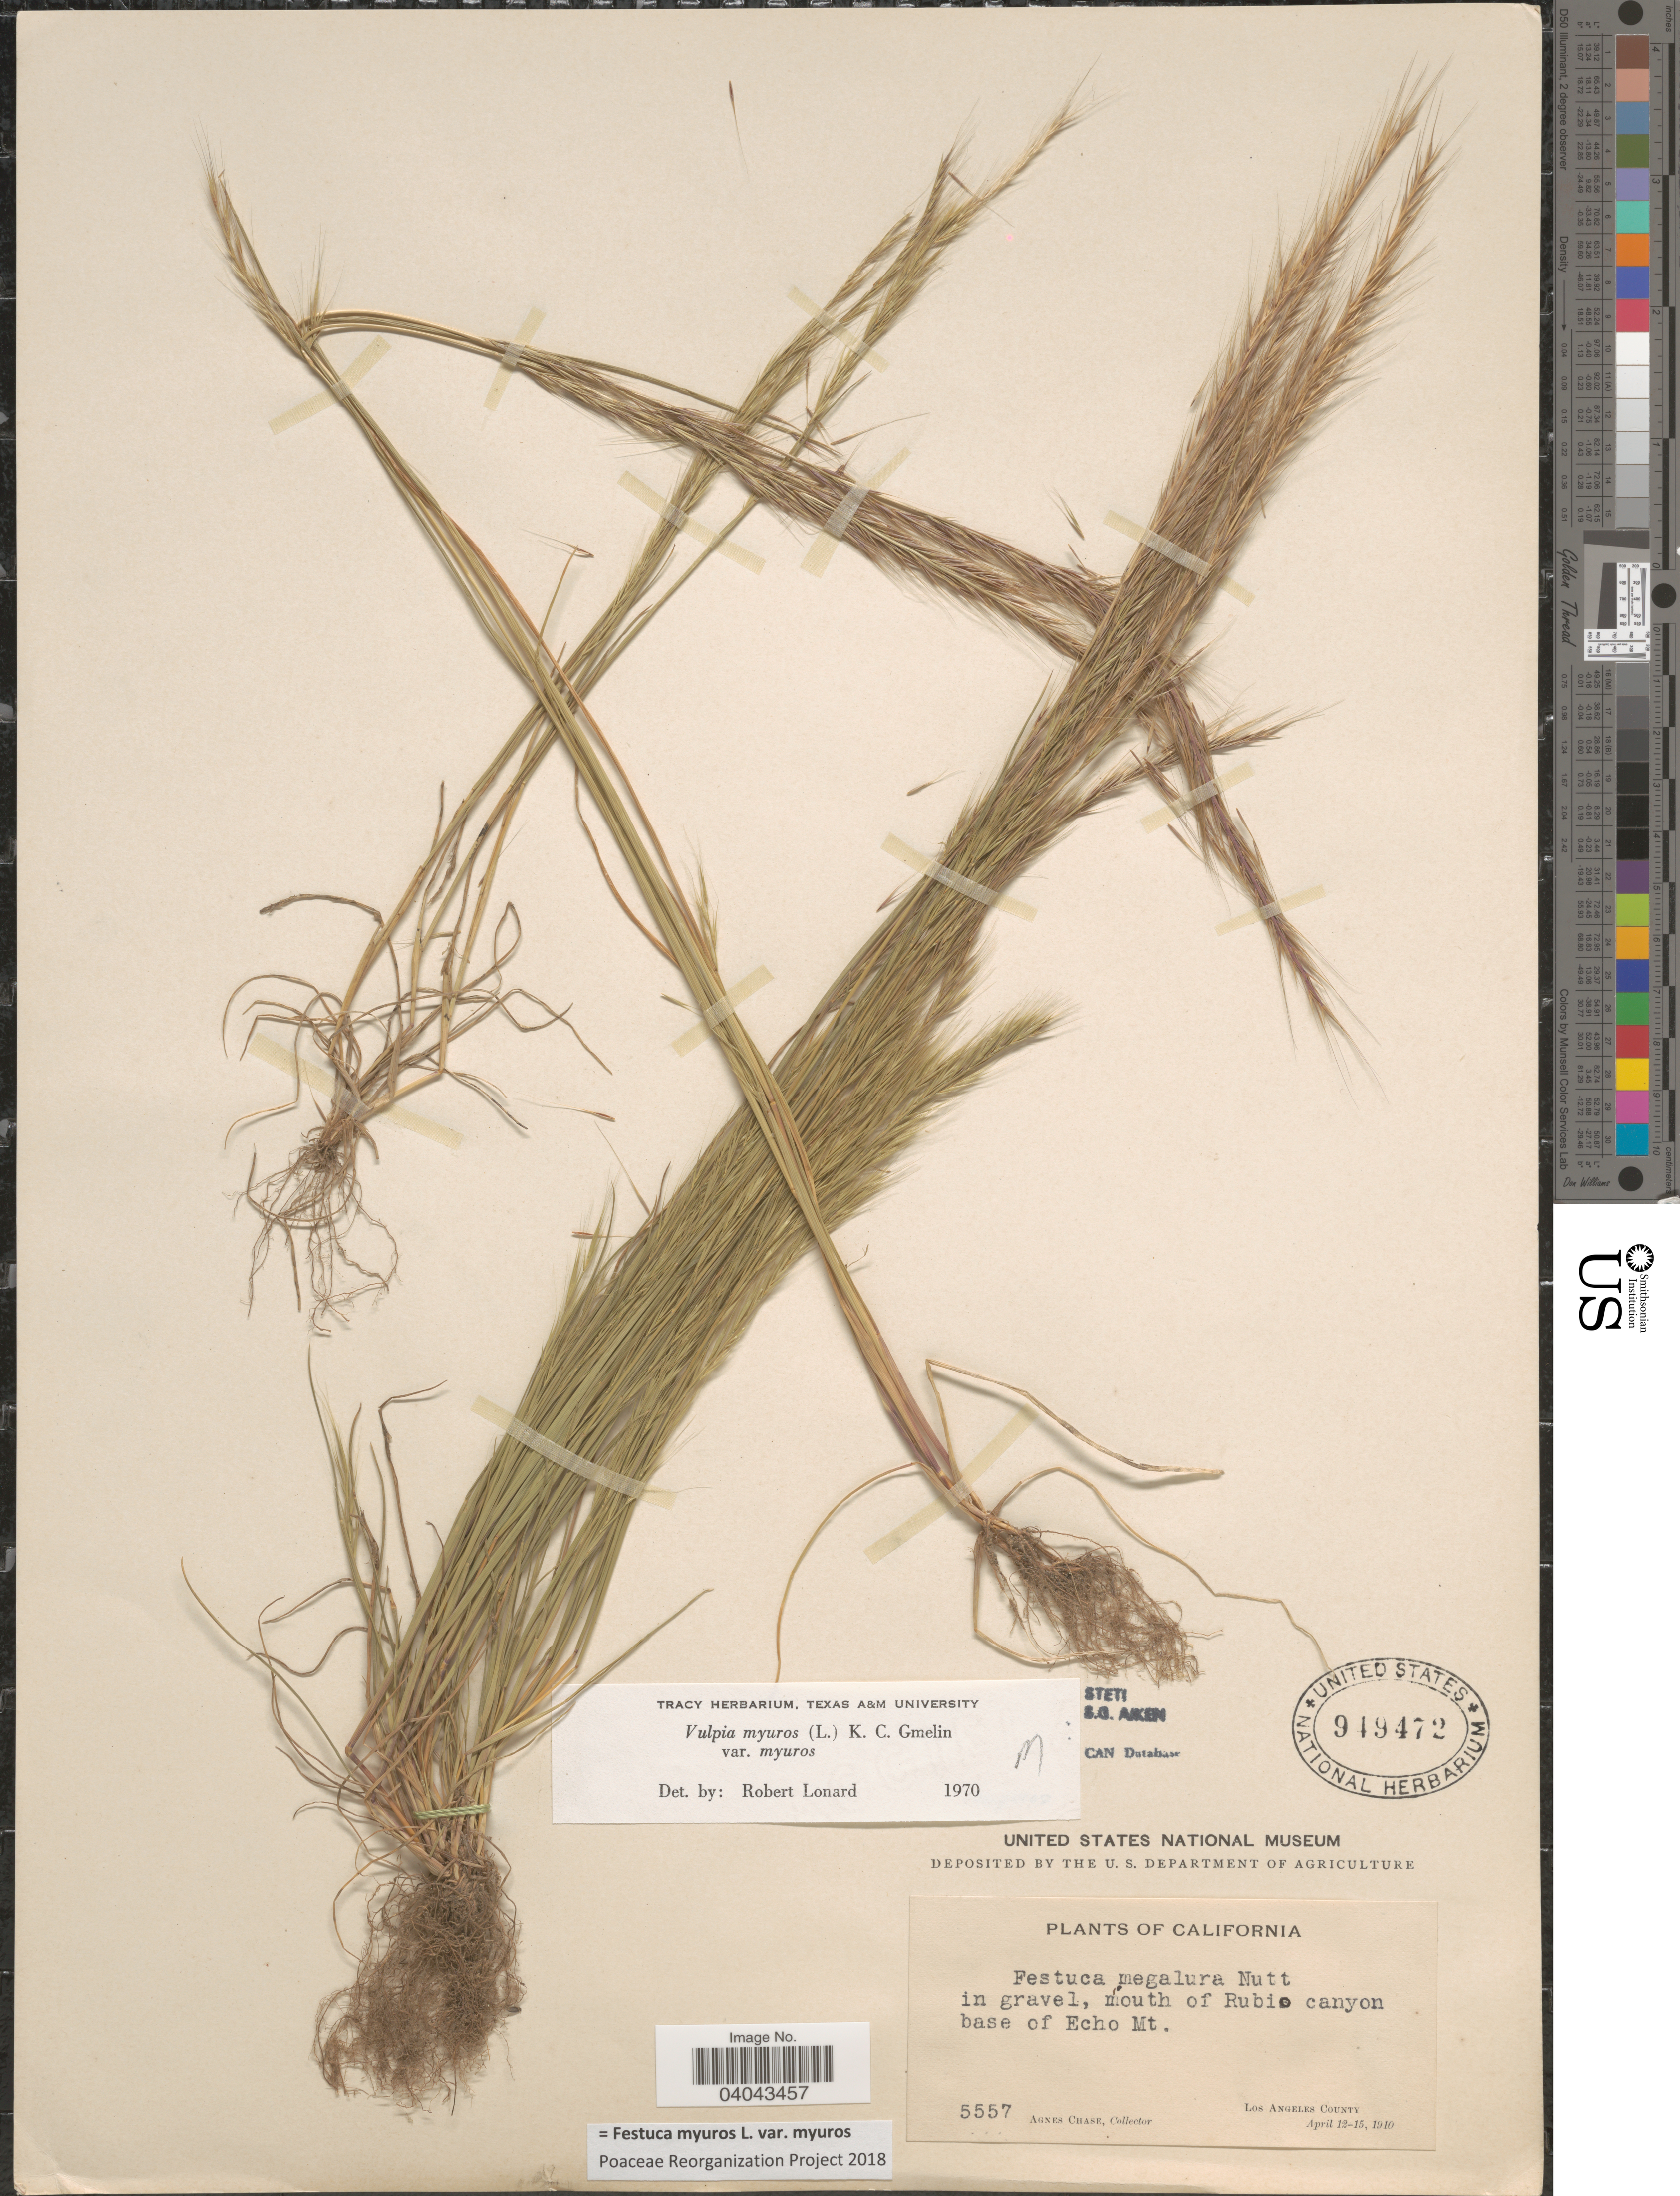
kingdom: Plantae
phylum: Tracheophyta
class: Liliopsida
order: Poales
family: Poaceae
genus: Festuca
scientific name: Festuca myuros var. myuros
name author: L.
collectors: A. Chase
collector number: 5557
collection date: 1910-04-12/1910-04-15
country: United States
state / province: California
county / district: Los Angeles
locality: Mouth of Rubio canyon base of Echo Mt. Los Angeles County.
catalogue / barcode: US 949472